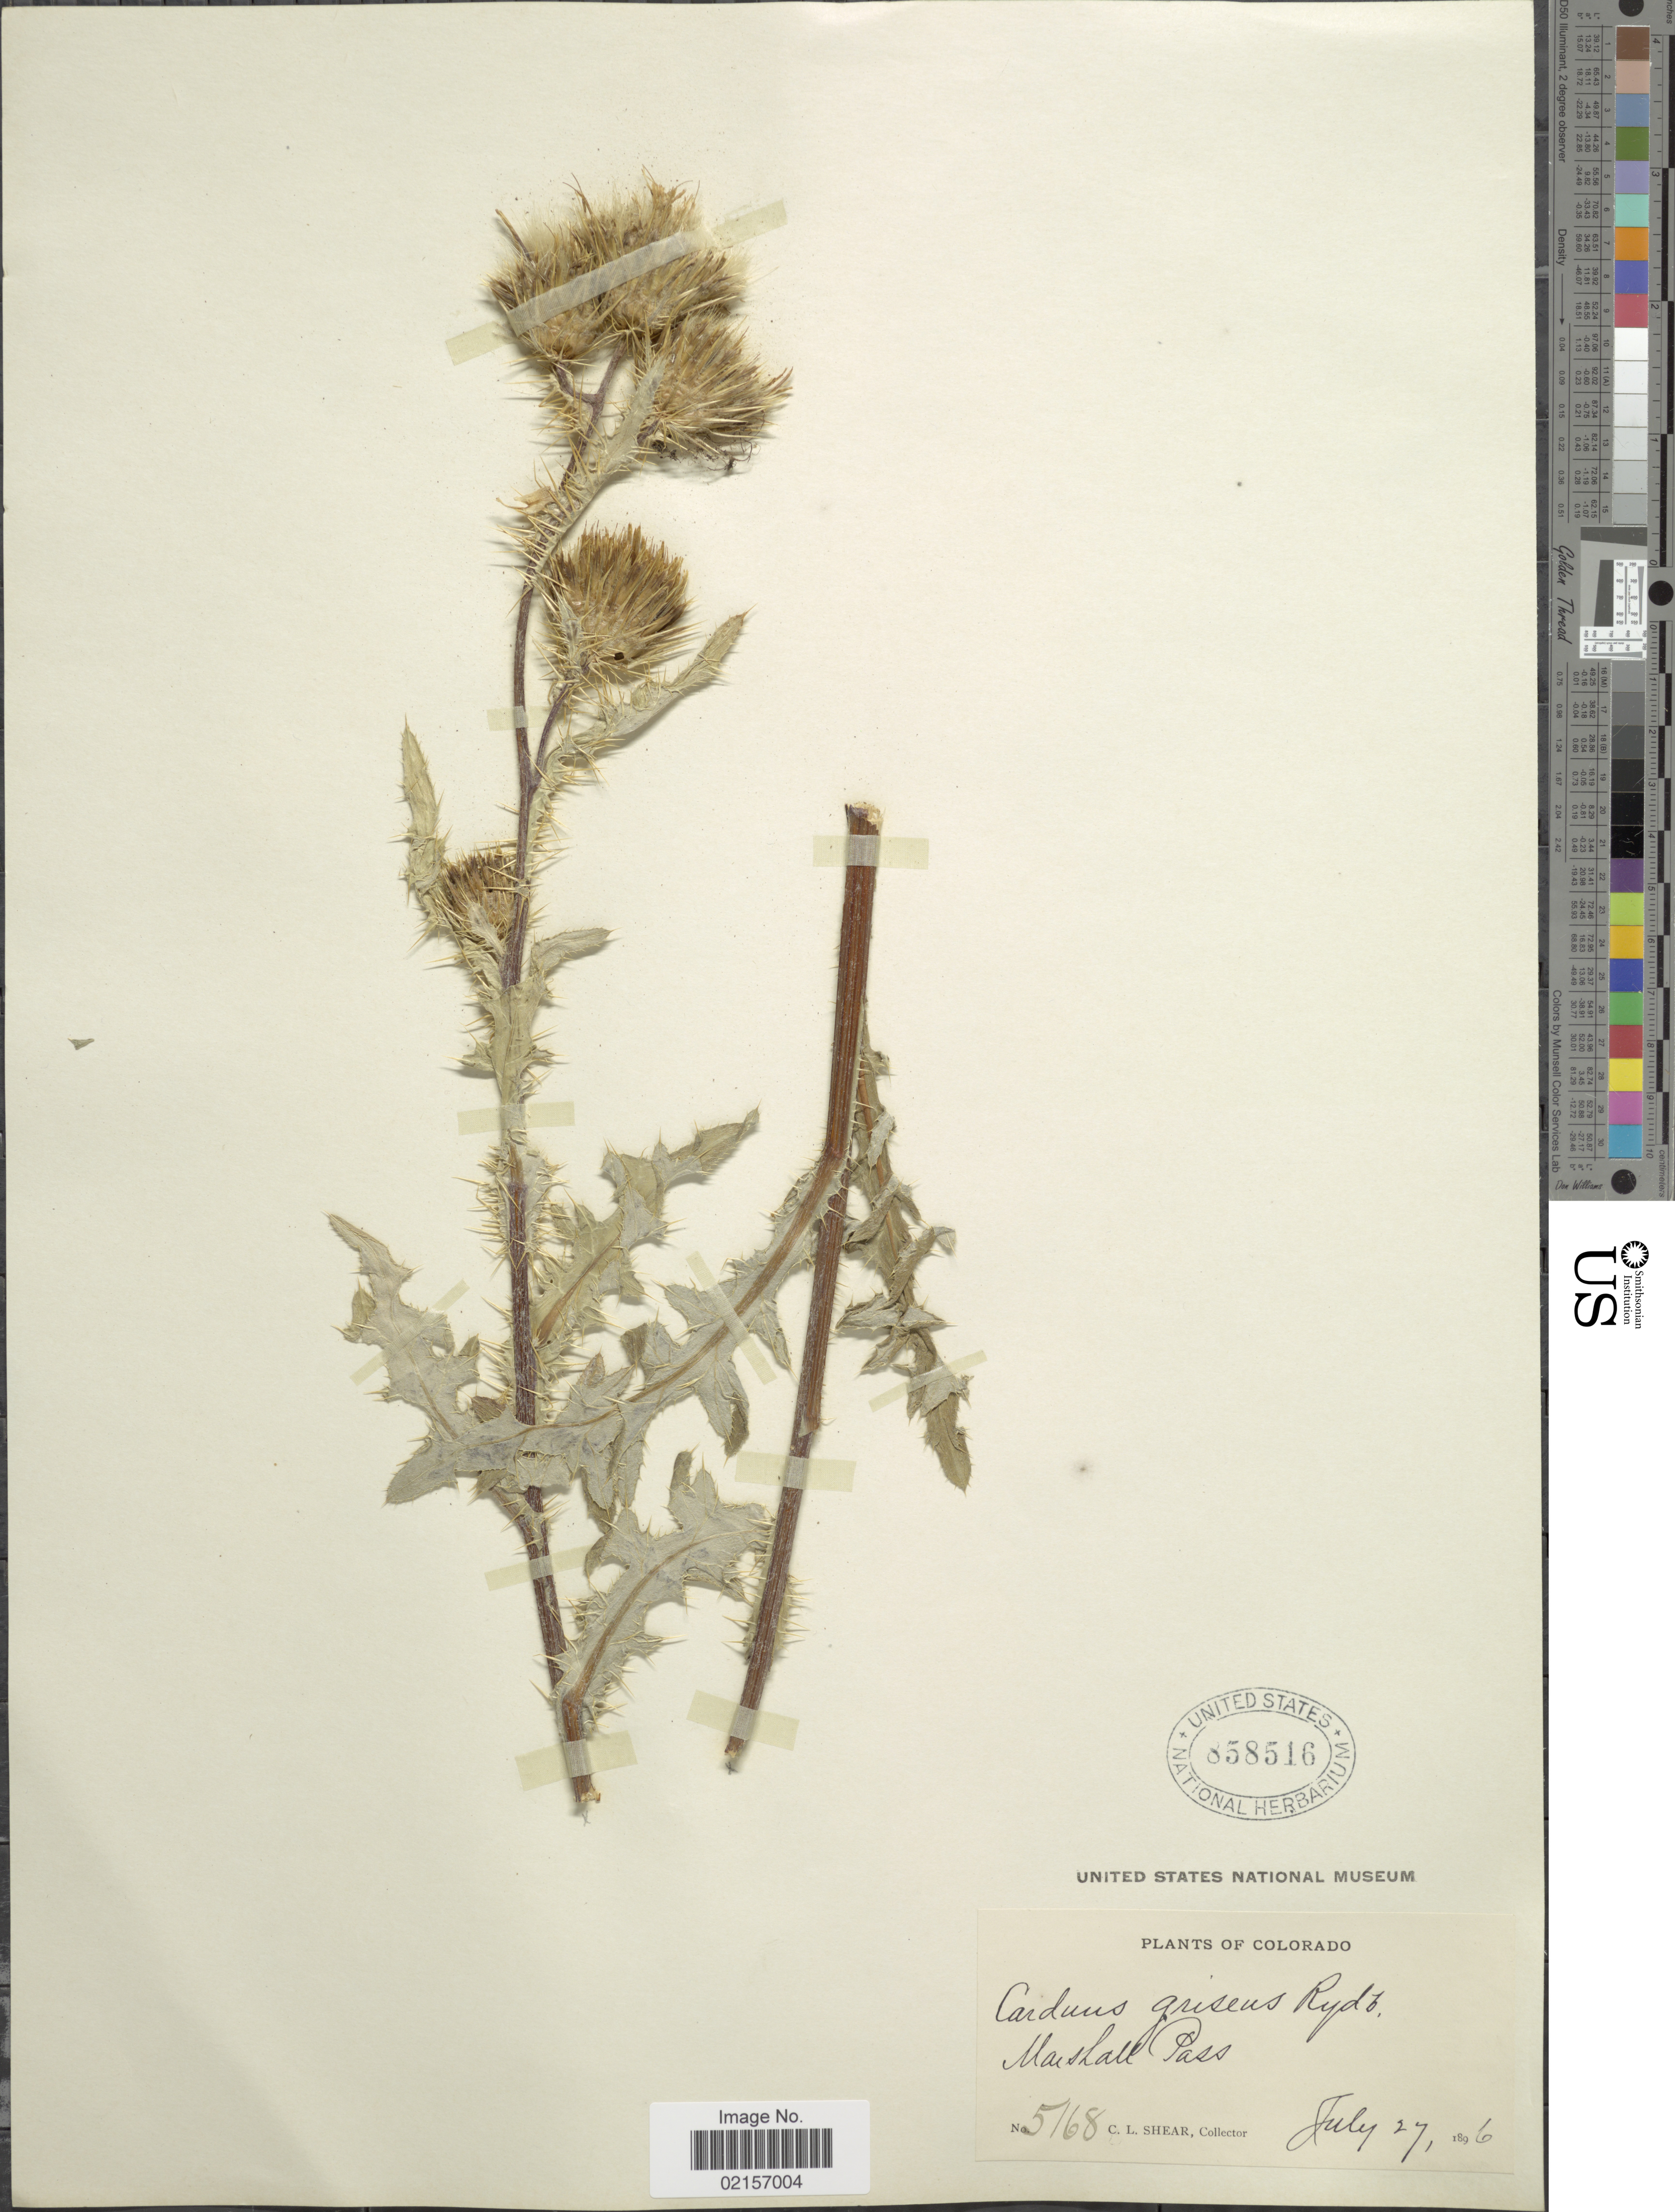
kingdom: Plantae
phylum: Tracheophyta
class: Magnoliopsida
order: Asterales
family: Asteraceae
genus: Cirsium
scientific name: Cirsium scariosum var. americanum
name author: (A. Gray) D.J. Keil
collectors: C. L. Shear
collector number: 5168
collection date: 1896-07-27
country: United States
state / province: Colorado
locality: Marshall Pass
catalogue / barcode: US 858516